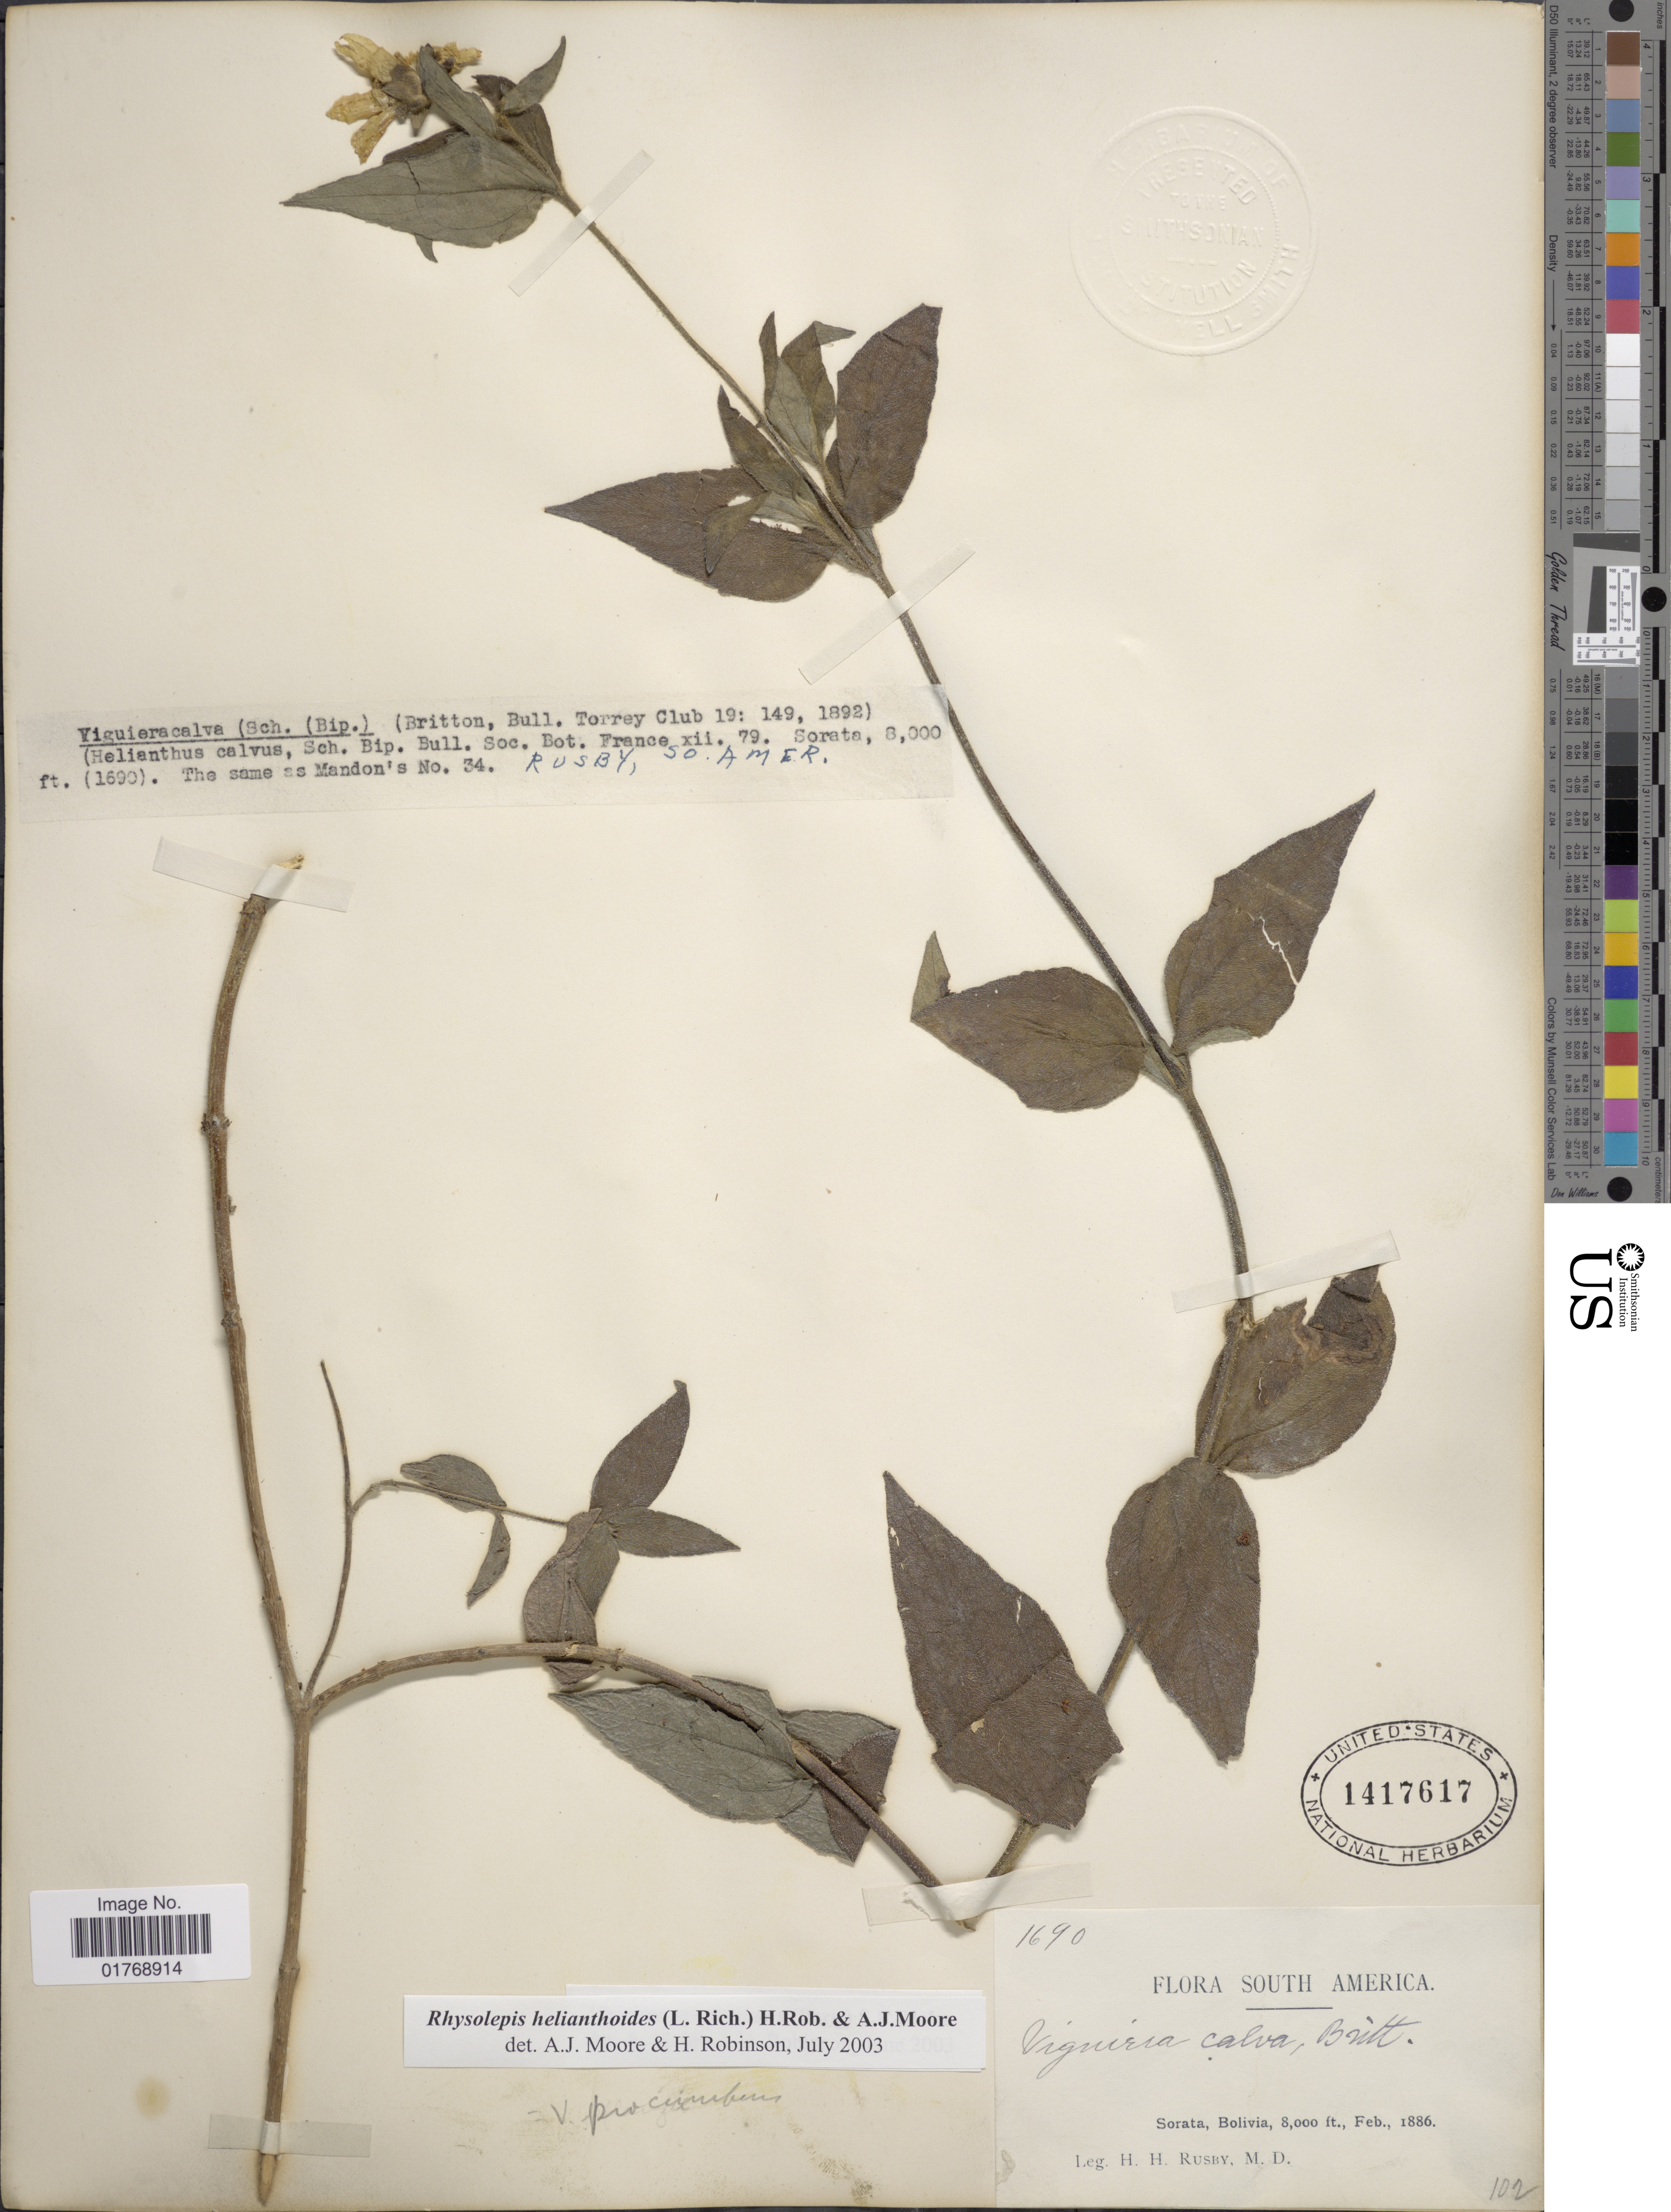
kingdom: Plantae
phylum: Tracheophyta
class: Magnoliopsida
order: Asterales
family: Asteraceae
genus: Viguiera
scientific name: Viguiera procumbens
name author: (Pers.) S.F. Blake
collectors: H. H. Rusby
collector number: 1690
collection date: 1886-02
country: Bolivia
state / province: La Páz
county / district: Larecaja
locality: Sorata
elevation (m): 2438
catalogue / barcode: US 1417617